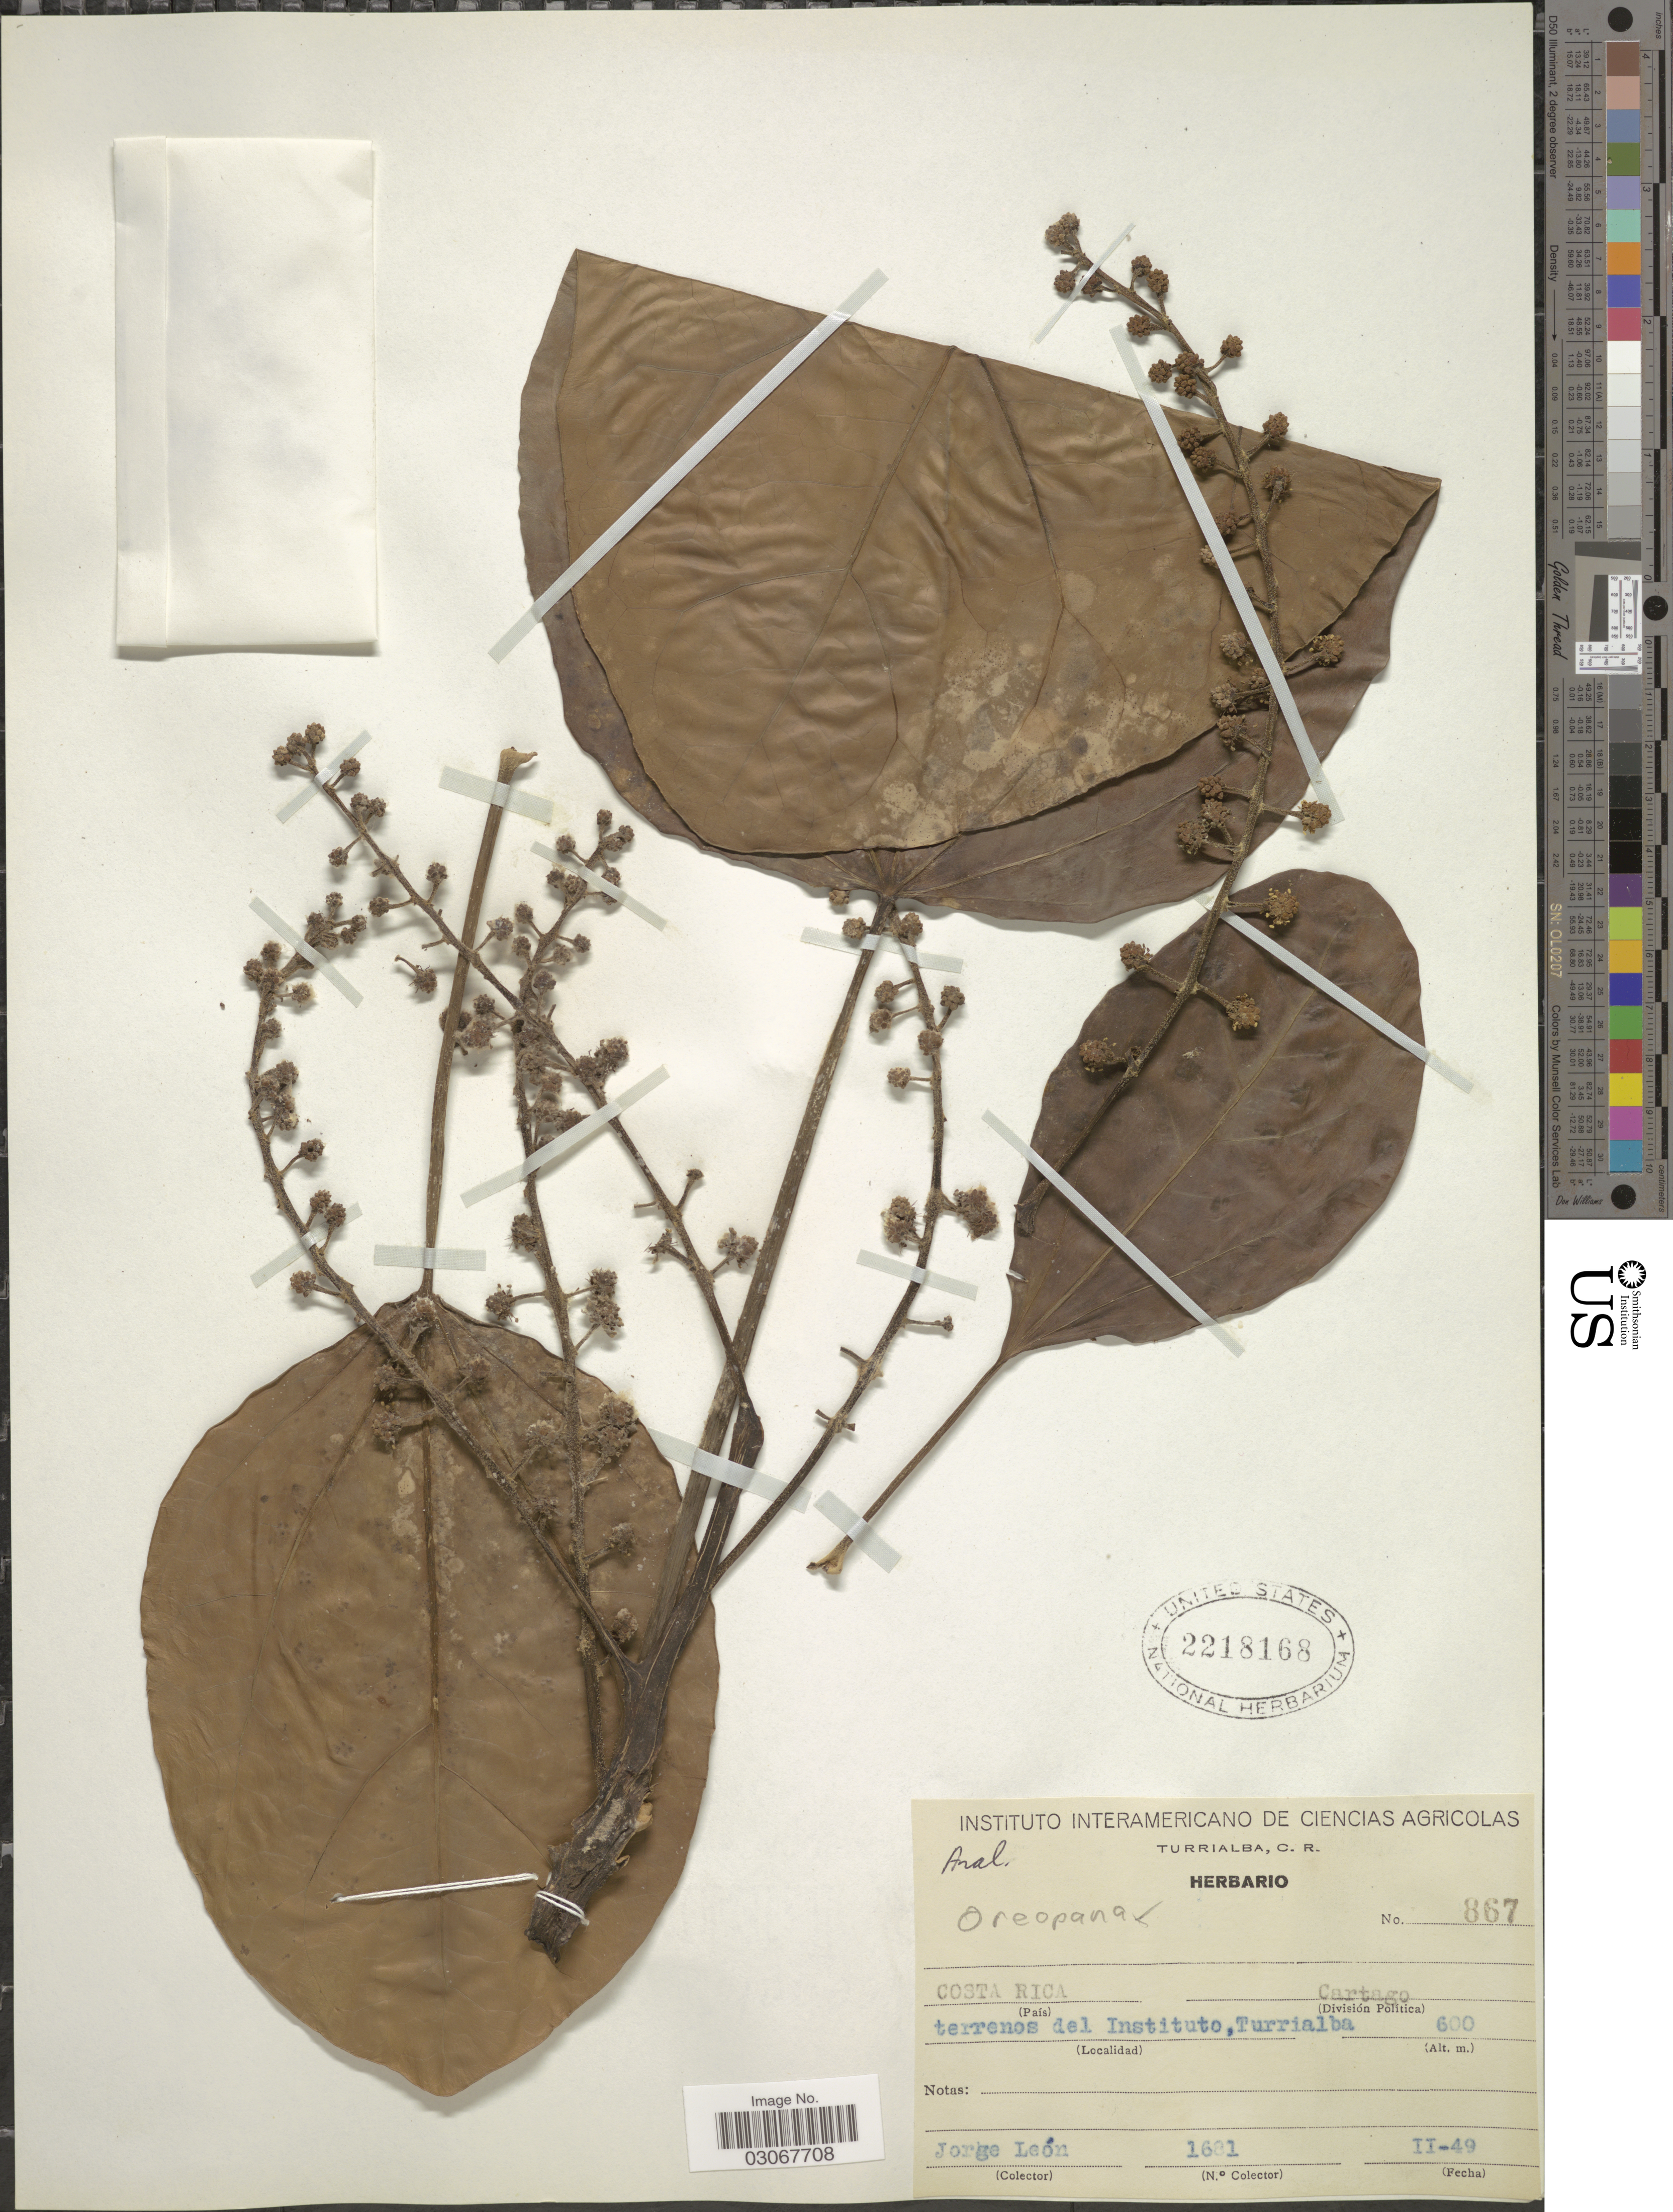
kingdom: Plantae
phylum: Tracheophyta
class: Magnoliopsida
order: Apiales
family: Araliaceae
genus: Oreopanax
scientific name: Oreopanax sp.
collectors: J. León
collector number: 1681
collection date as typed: Transcribed d/m/y: /2/49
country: Costa Rica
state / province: Cartago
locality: Terrenos del Instituto, Turrialba.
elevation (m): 600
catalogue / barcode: US 2218168